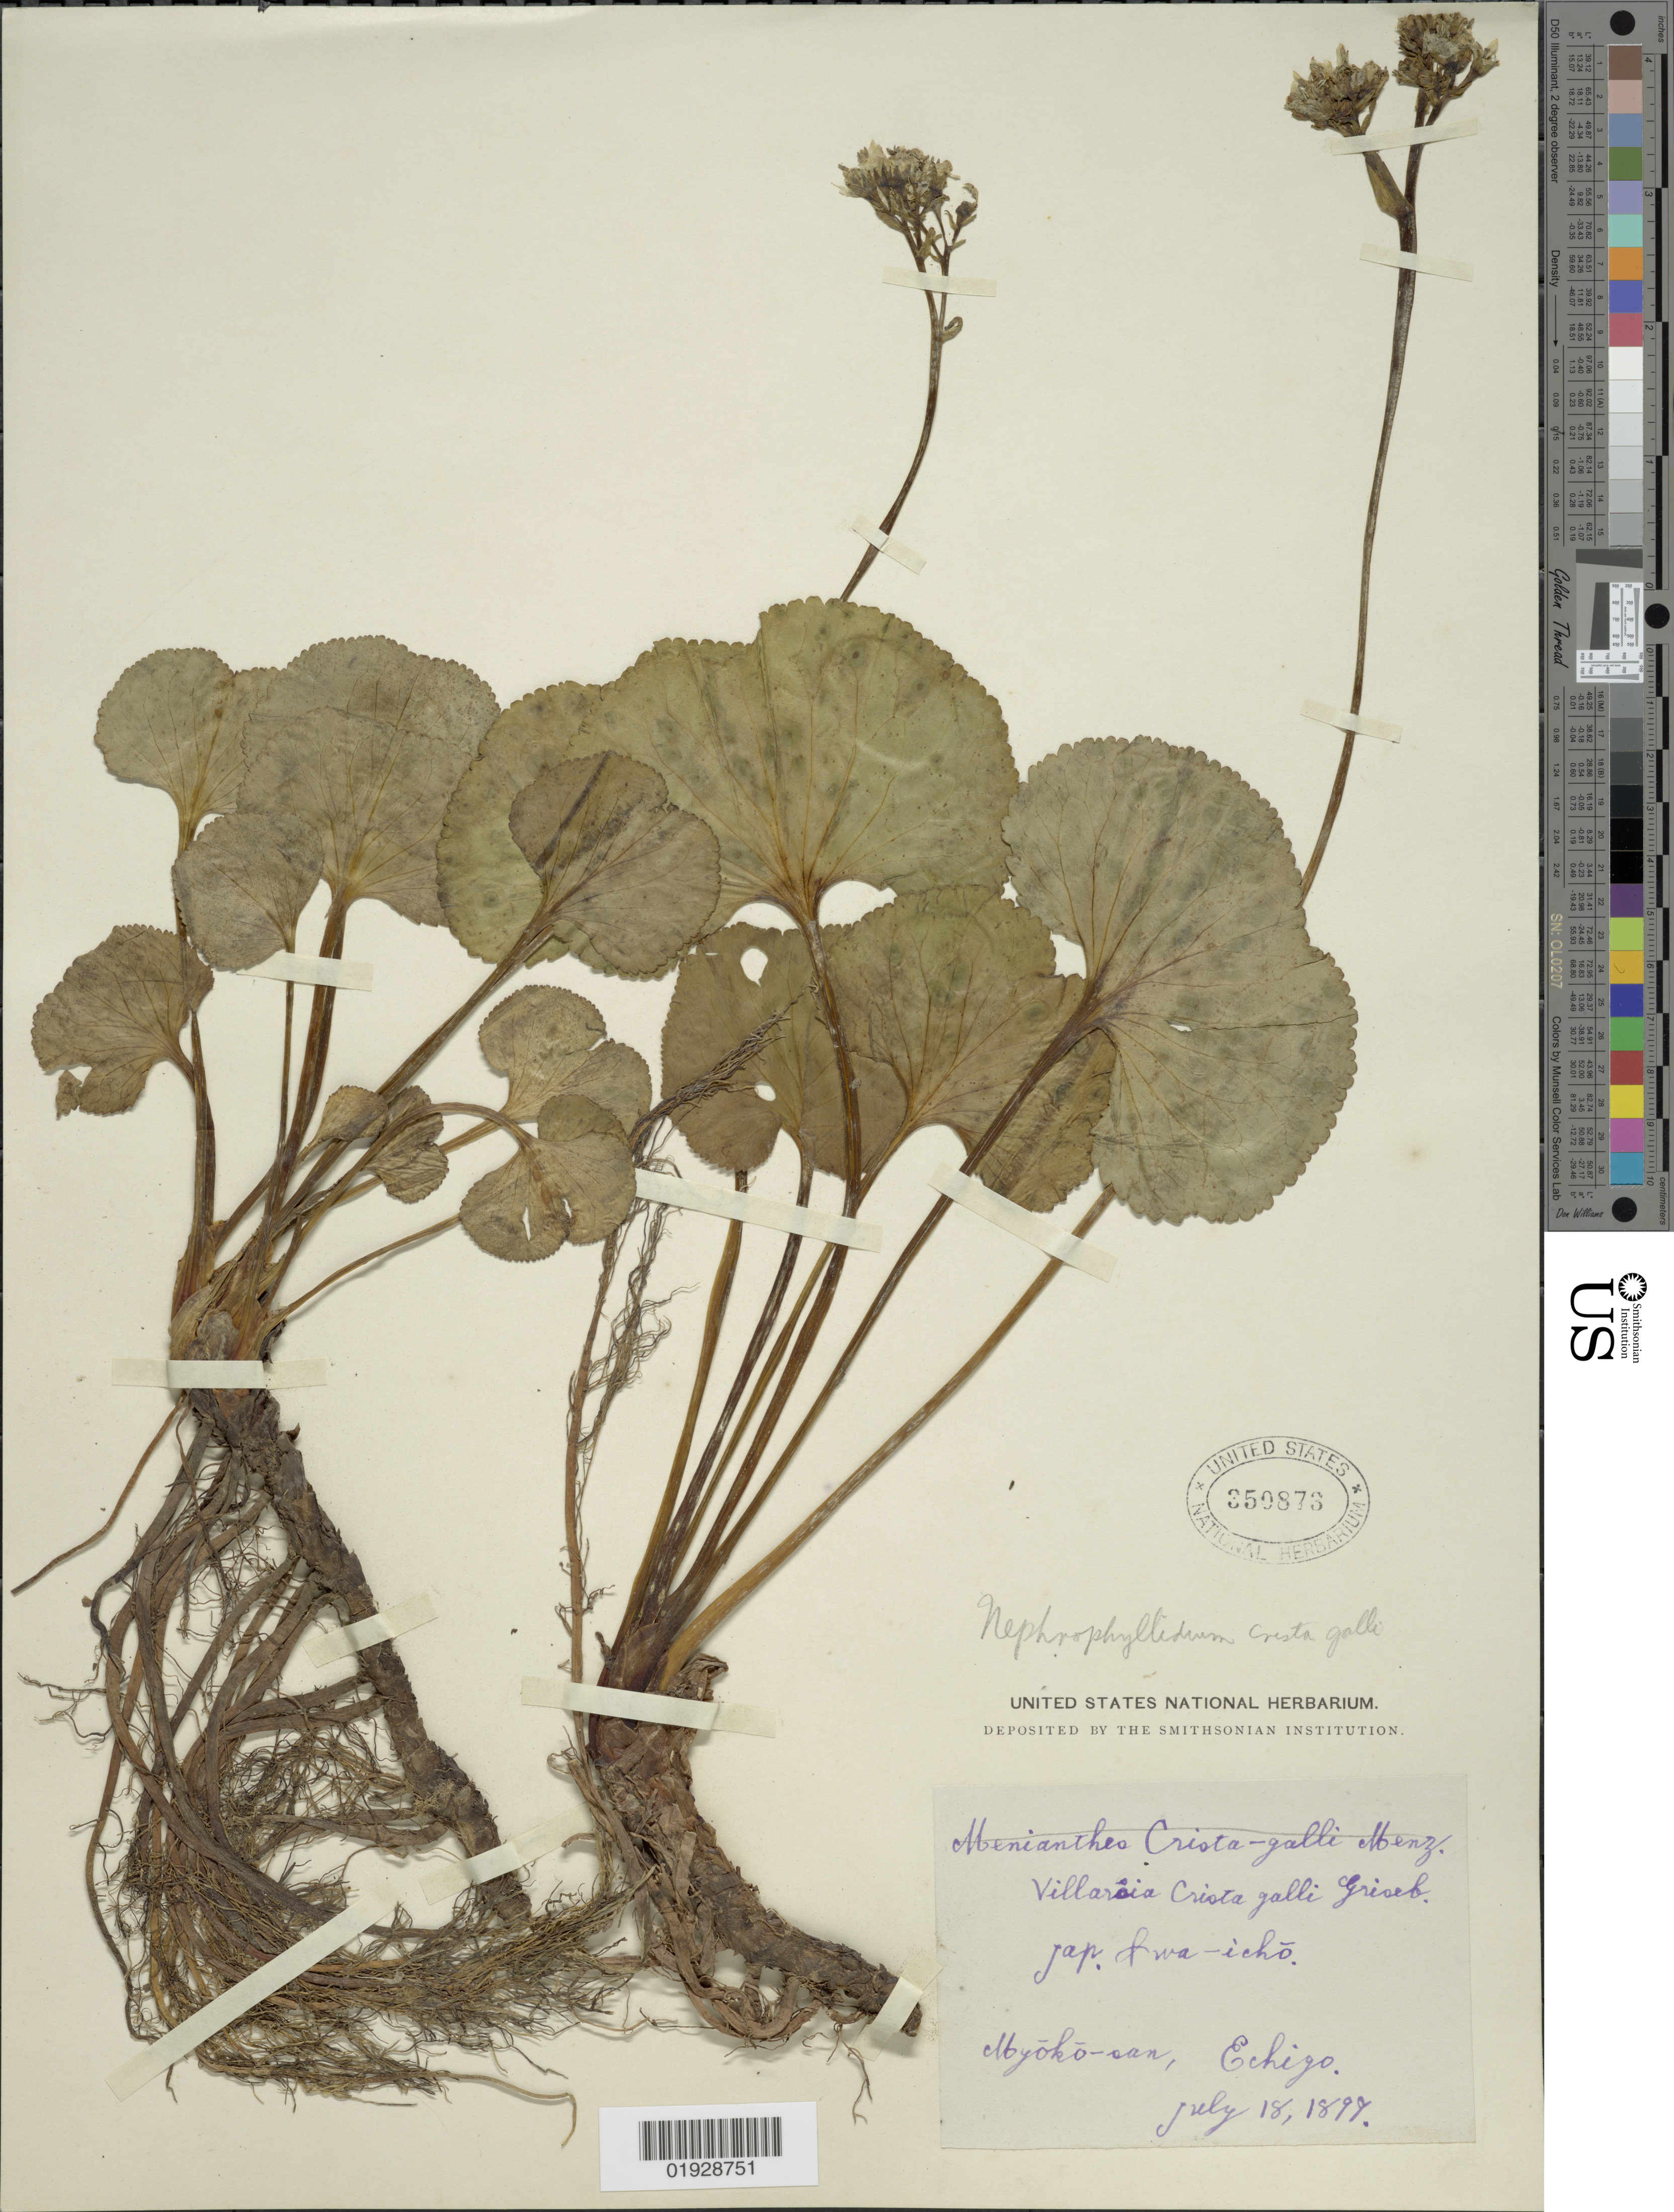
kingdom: Plantae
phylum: Tracheophyta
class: Magnoliopsida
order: Asterales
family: Menyanthaceae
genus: Nephrophyllidium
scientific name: Nephrophyllidium crista-galli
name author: (Menzies ex Hook.) Gilg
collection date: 1899-07-18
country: Japan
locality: Myoko-san, Echigo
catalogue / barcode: US 350873